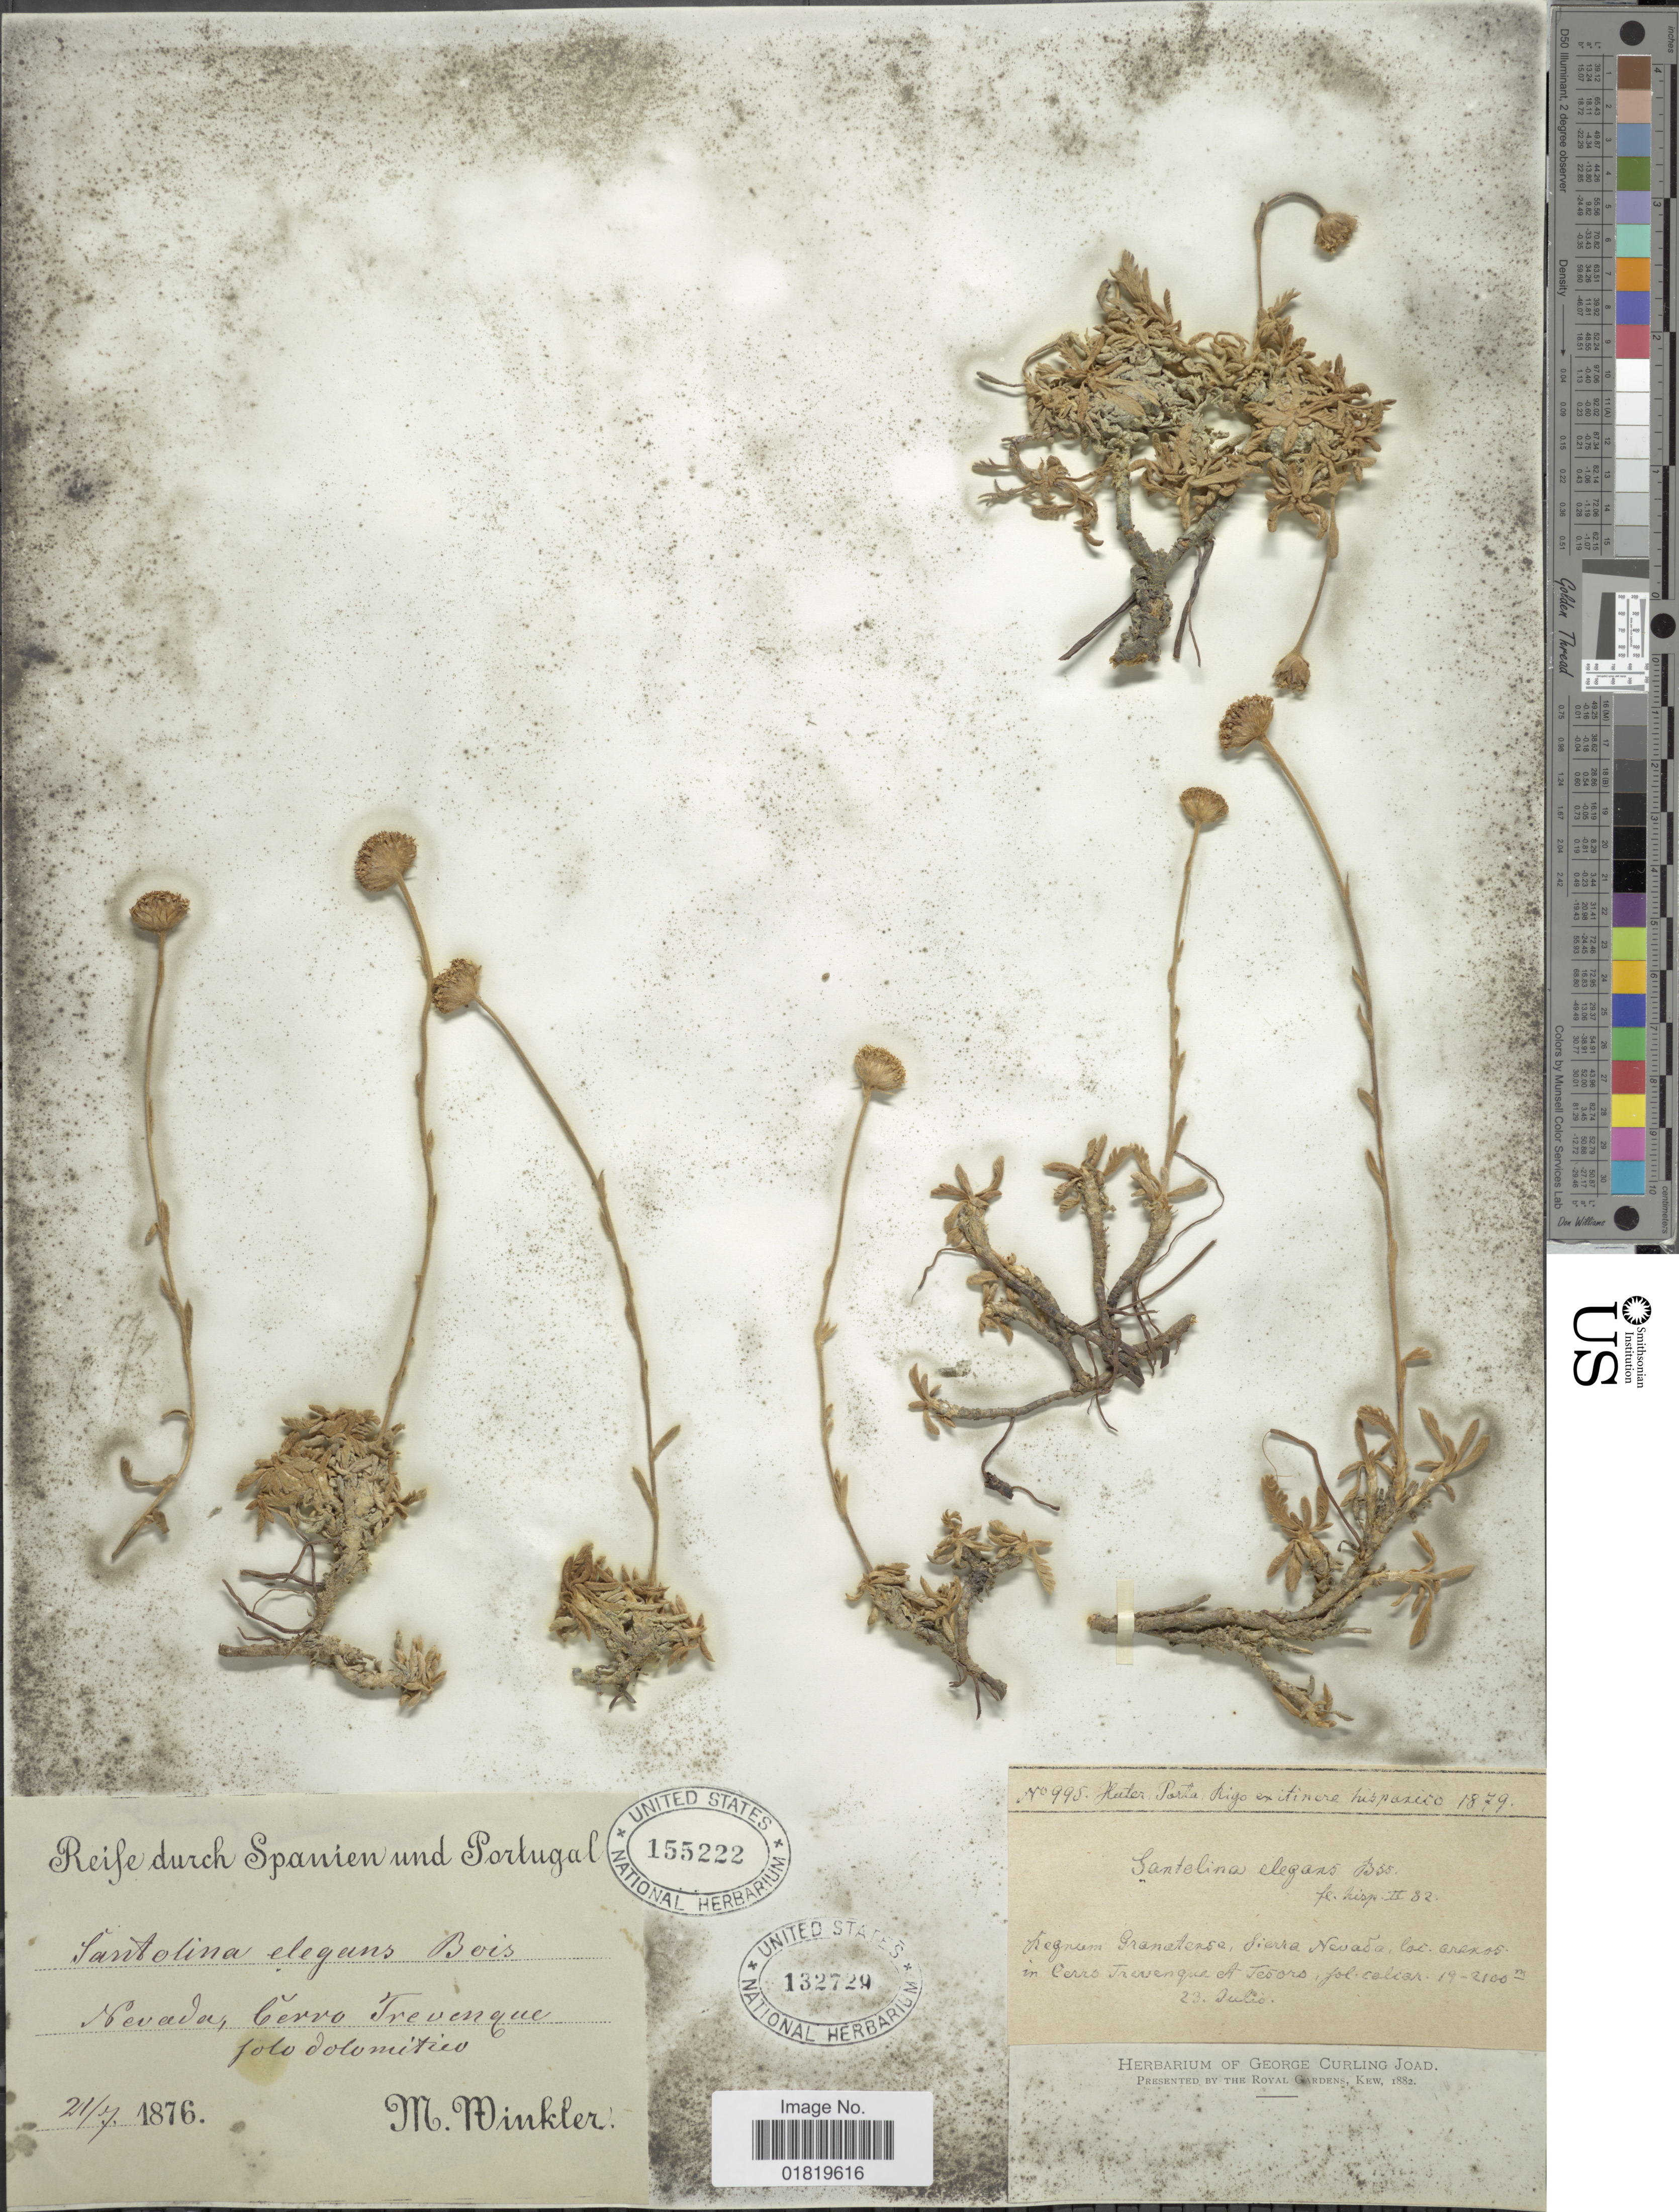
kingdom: Plantae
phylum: Tracheophyta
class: Magnoliopsida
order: Asterales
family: Asteraceae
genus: Santolina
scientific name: Santolina elegans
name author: Boiss.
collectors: M. Winkler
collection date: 1876-07-21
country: Spain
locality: Nevada, Cerro Trevenque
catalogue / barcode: US 155222